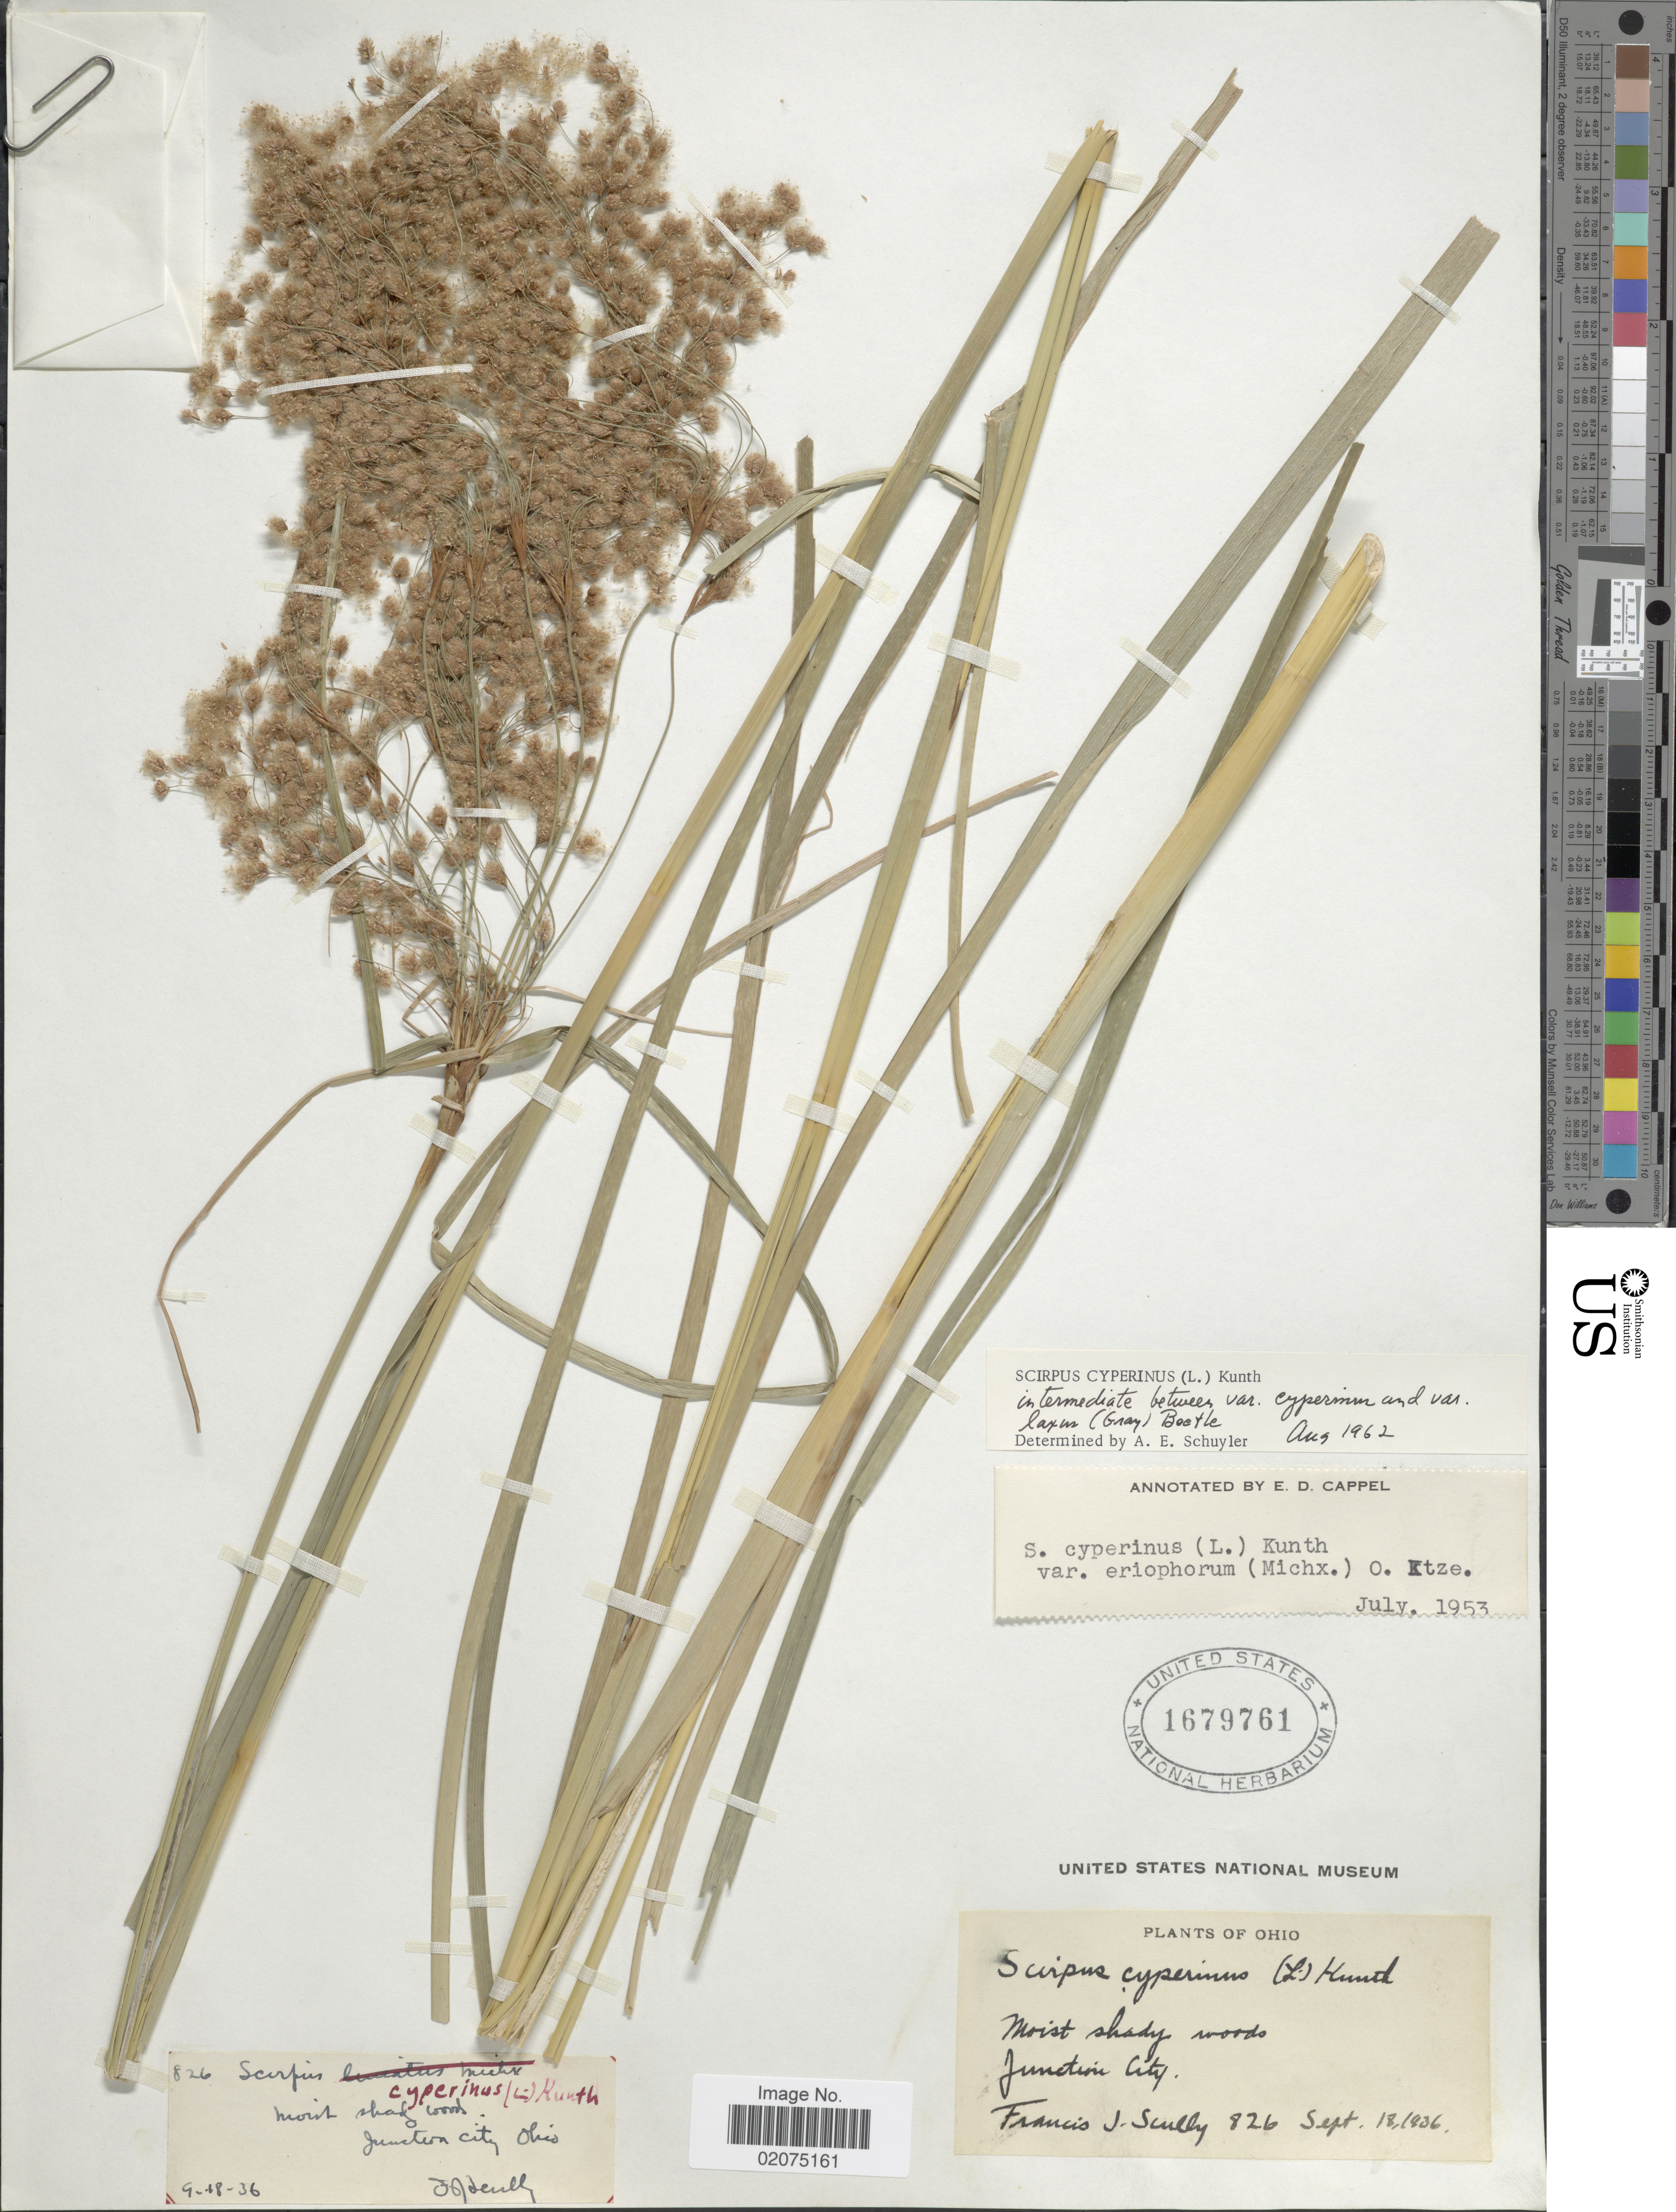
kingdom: Plantae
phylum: Tracheophyta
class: Liliopsida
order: Poales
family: Cyperaceae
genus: Scirpus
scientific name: Scirpus cyperinus (L.) Kunth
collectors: F. J. Scully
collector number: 826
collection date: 1836-09-18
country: United States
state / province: Ohio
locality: Junction City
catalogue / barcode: US 1679761